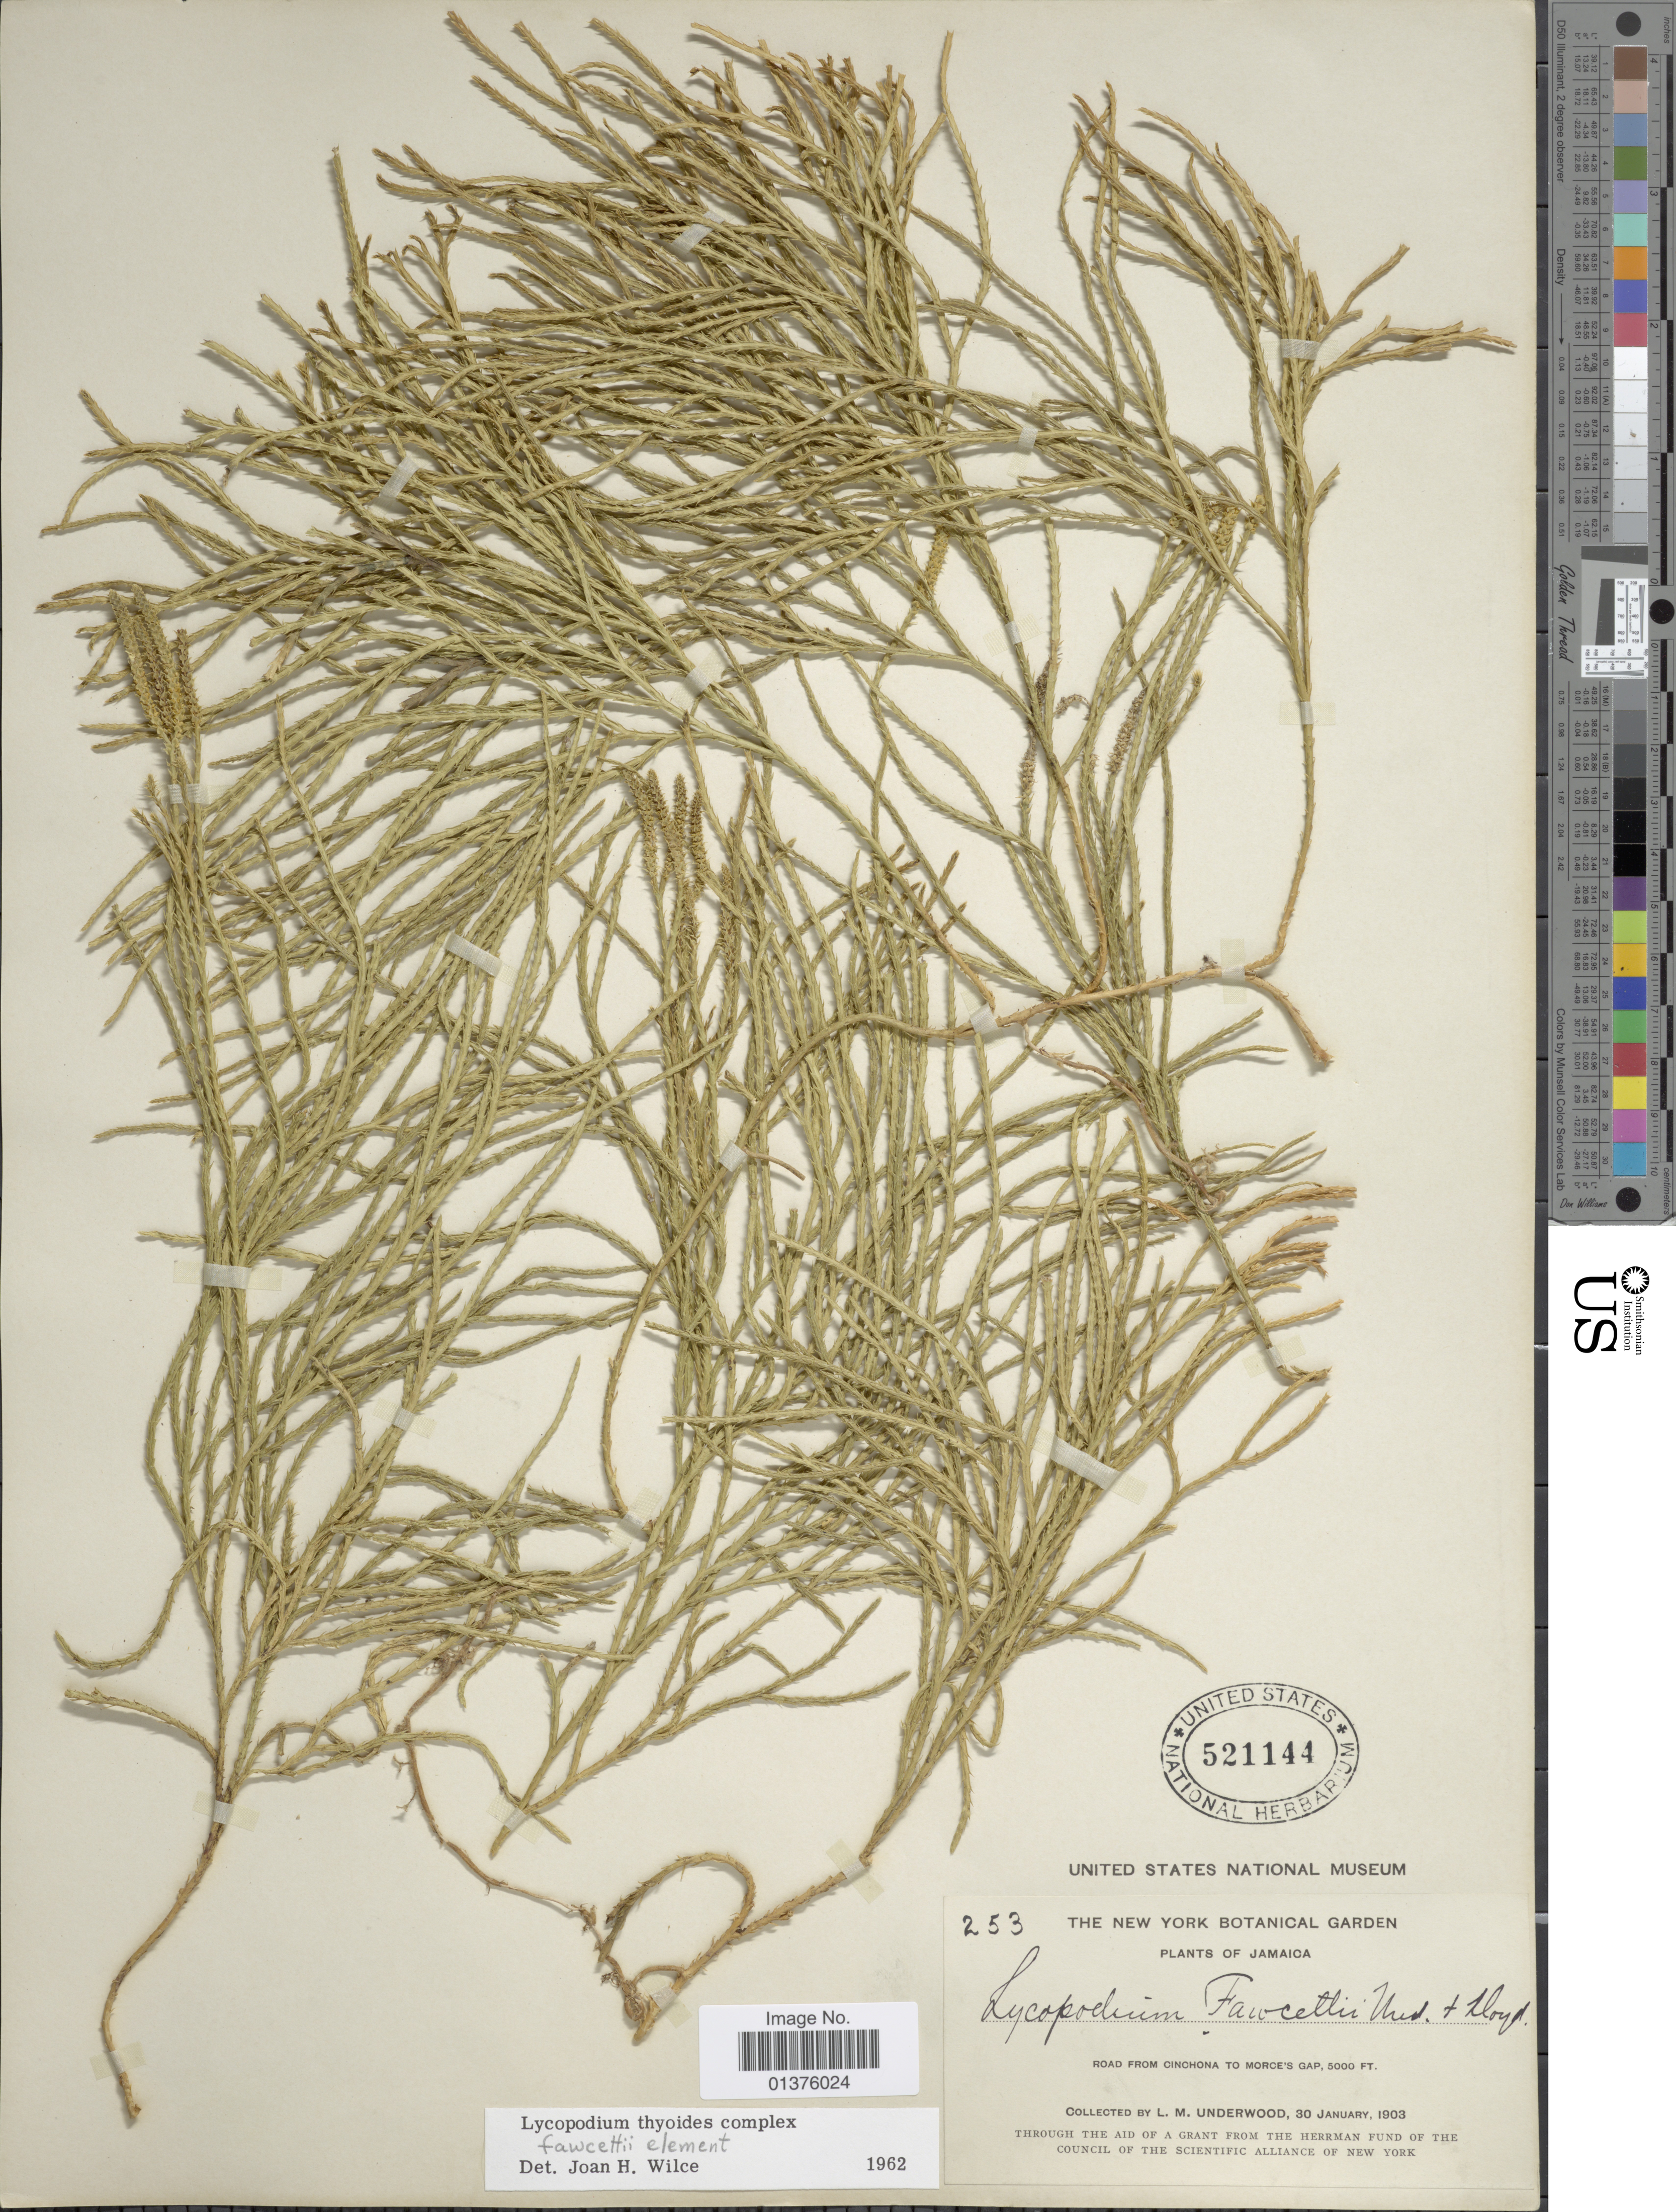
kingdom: Plantae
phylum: Tracheophyta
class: Lycopodiopsida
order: Lycopodiales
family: Lycopodiaceae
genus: Diphasiastrum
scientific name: Diphasiastrum thyoides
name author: (Humb. & Bonpl. ex Willd.) Holub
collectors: L. M. Underwood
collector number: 253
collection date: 1903-01-30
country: Jamaica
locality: Road from Cinchona to Monroe's Gap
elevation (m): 1524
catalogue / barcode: US 521144